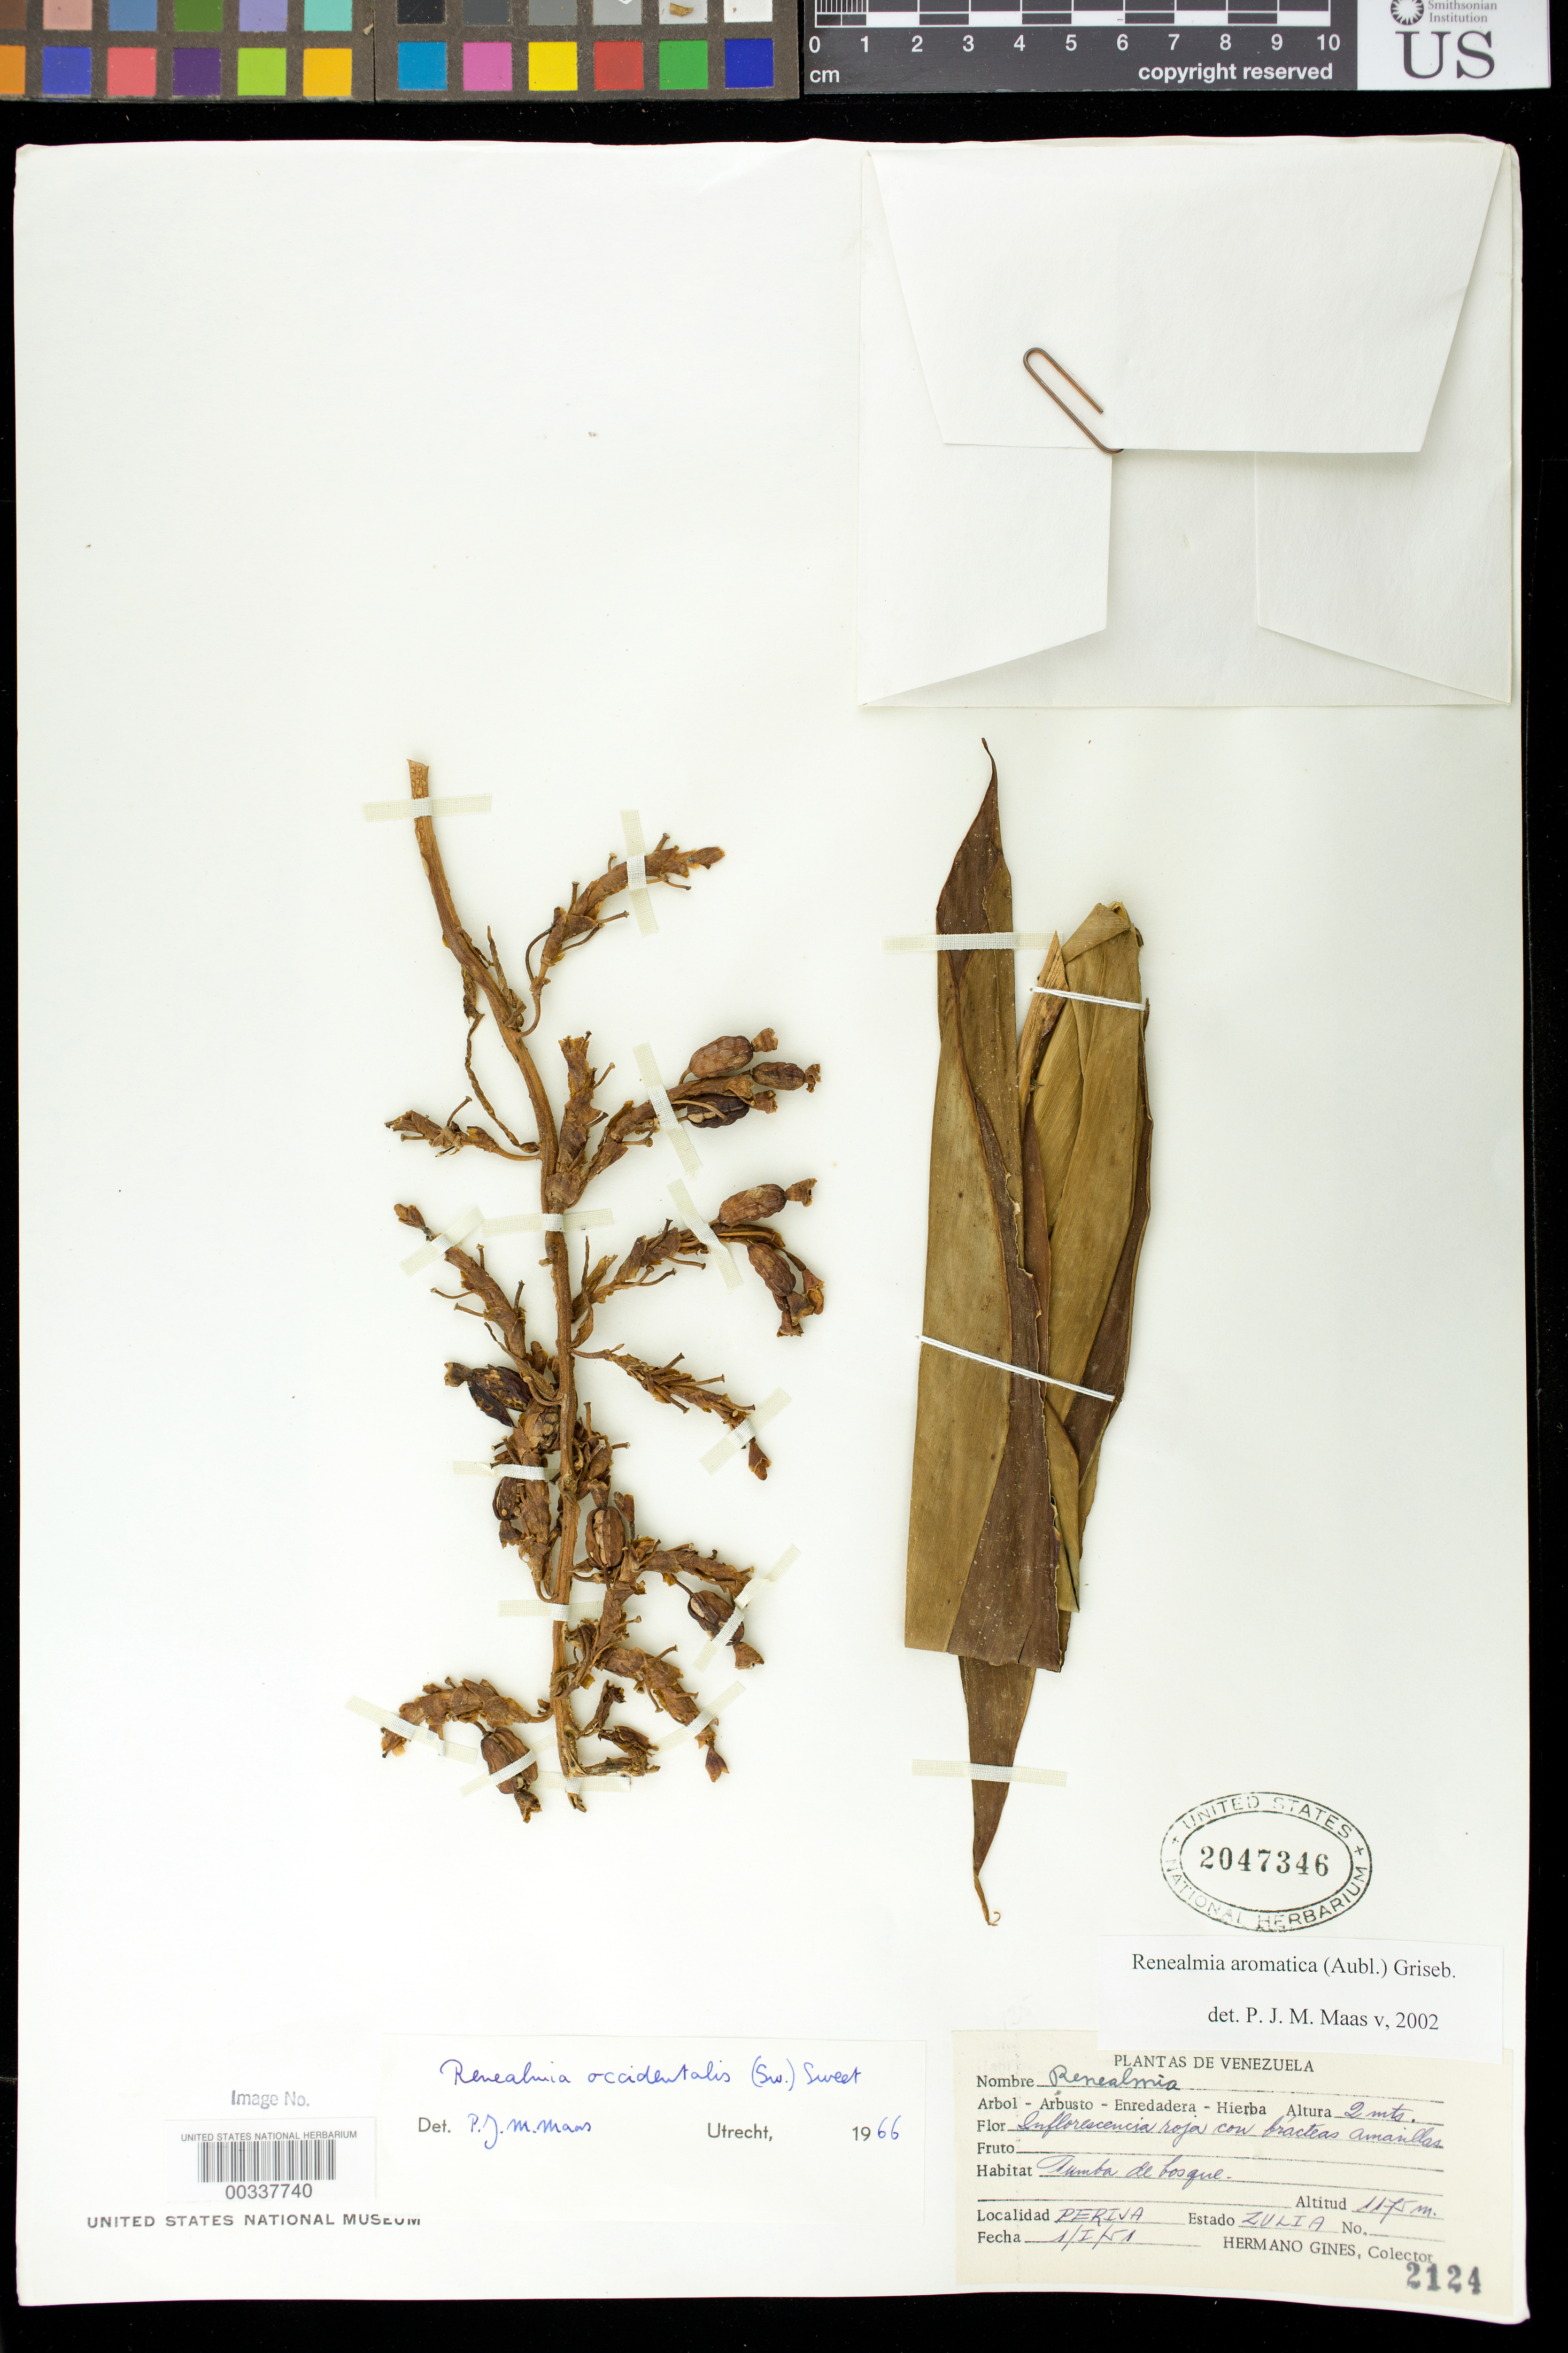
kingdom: Plantae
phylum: Tracheophyta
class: Liliopsida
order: Zingiberales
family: Zingiberaceae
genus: Renealmia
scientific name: Renealmia aromatica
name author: (Aubl.) Griseb.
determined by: Maas, Paul J. M.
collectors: Bro. Gines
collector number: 2124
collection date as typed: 01 Jan 1951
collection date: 1951-01-01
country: Venezuela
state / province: Zulia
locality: Perija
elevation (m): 1175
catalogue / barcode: US 2047346